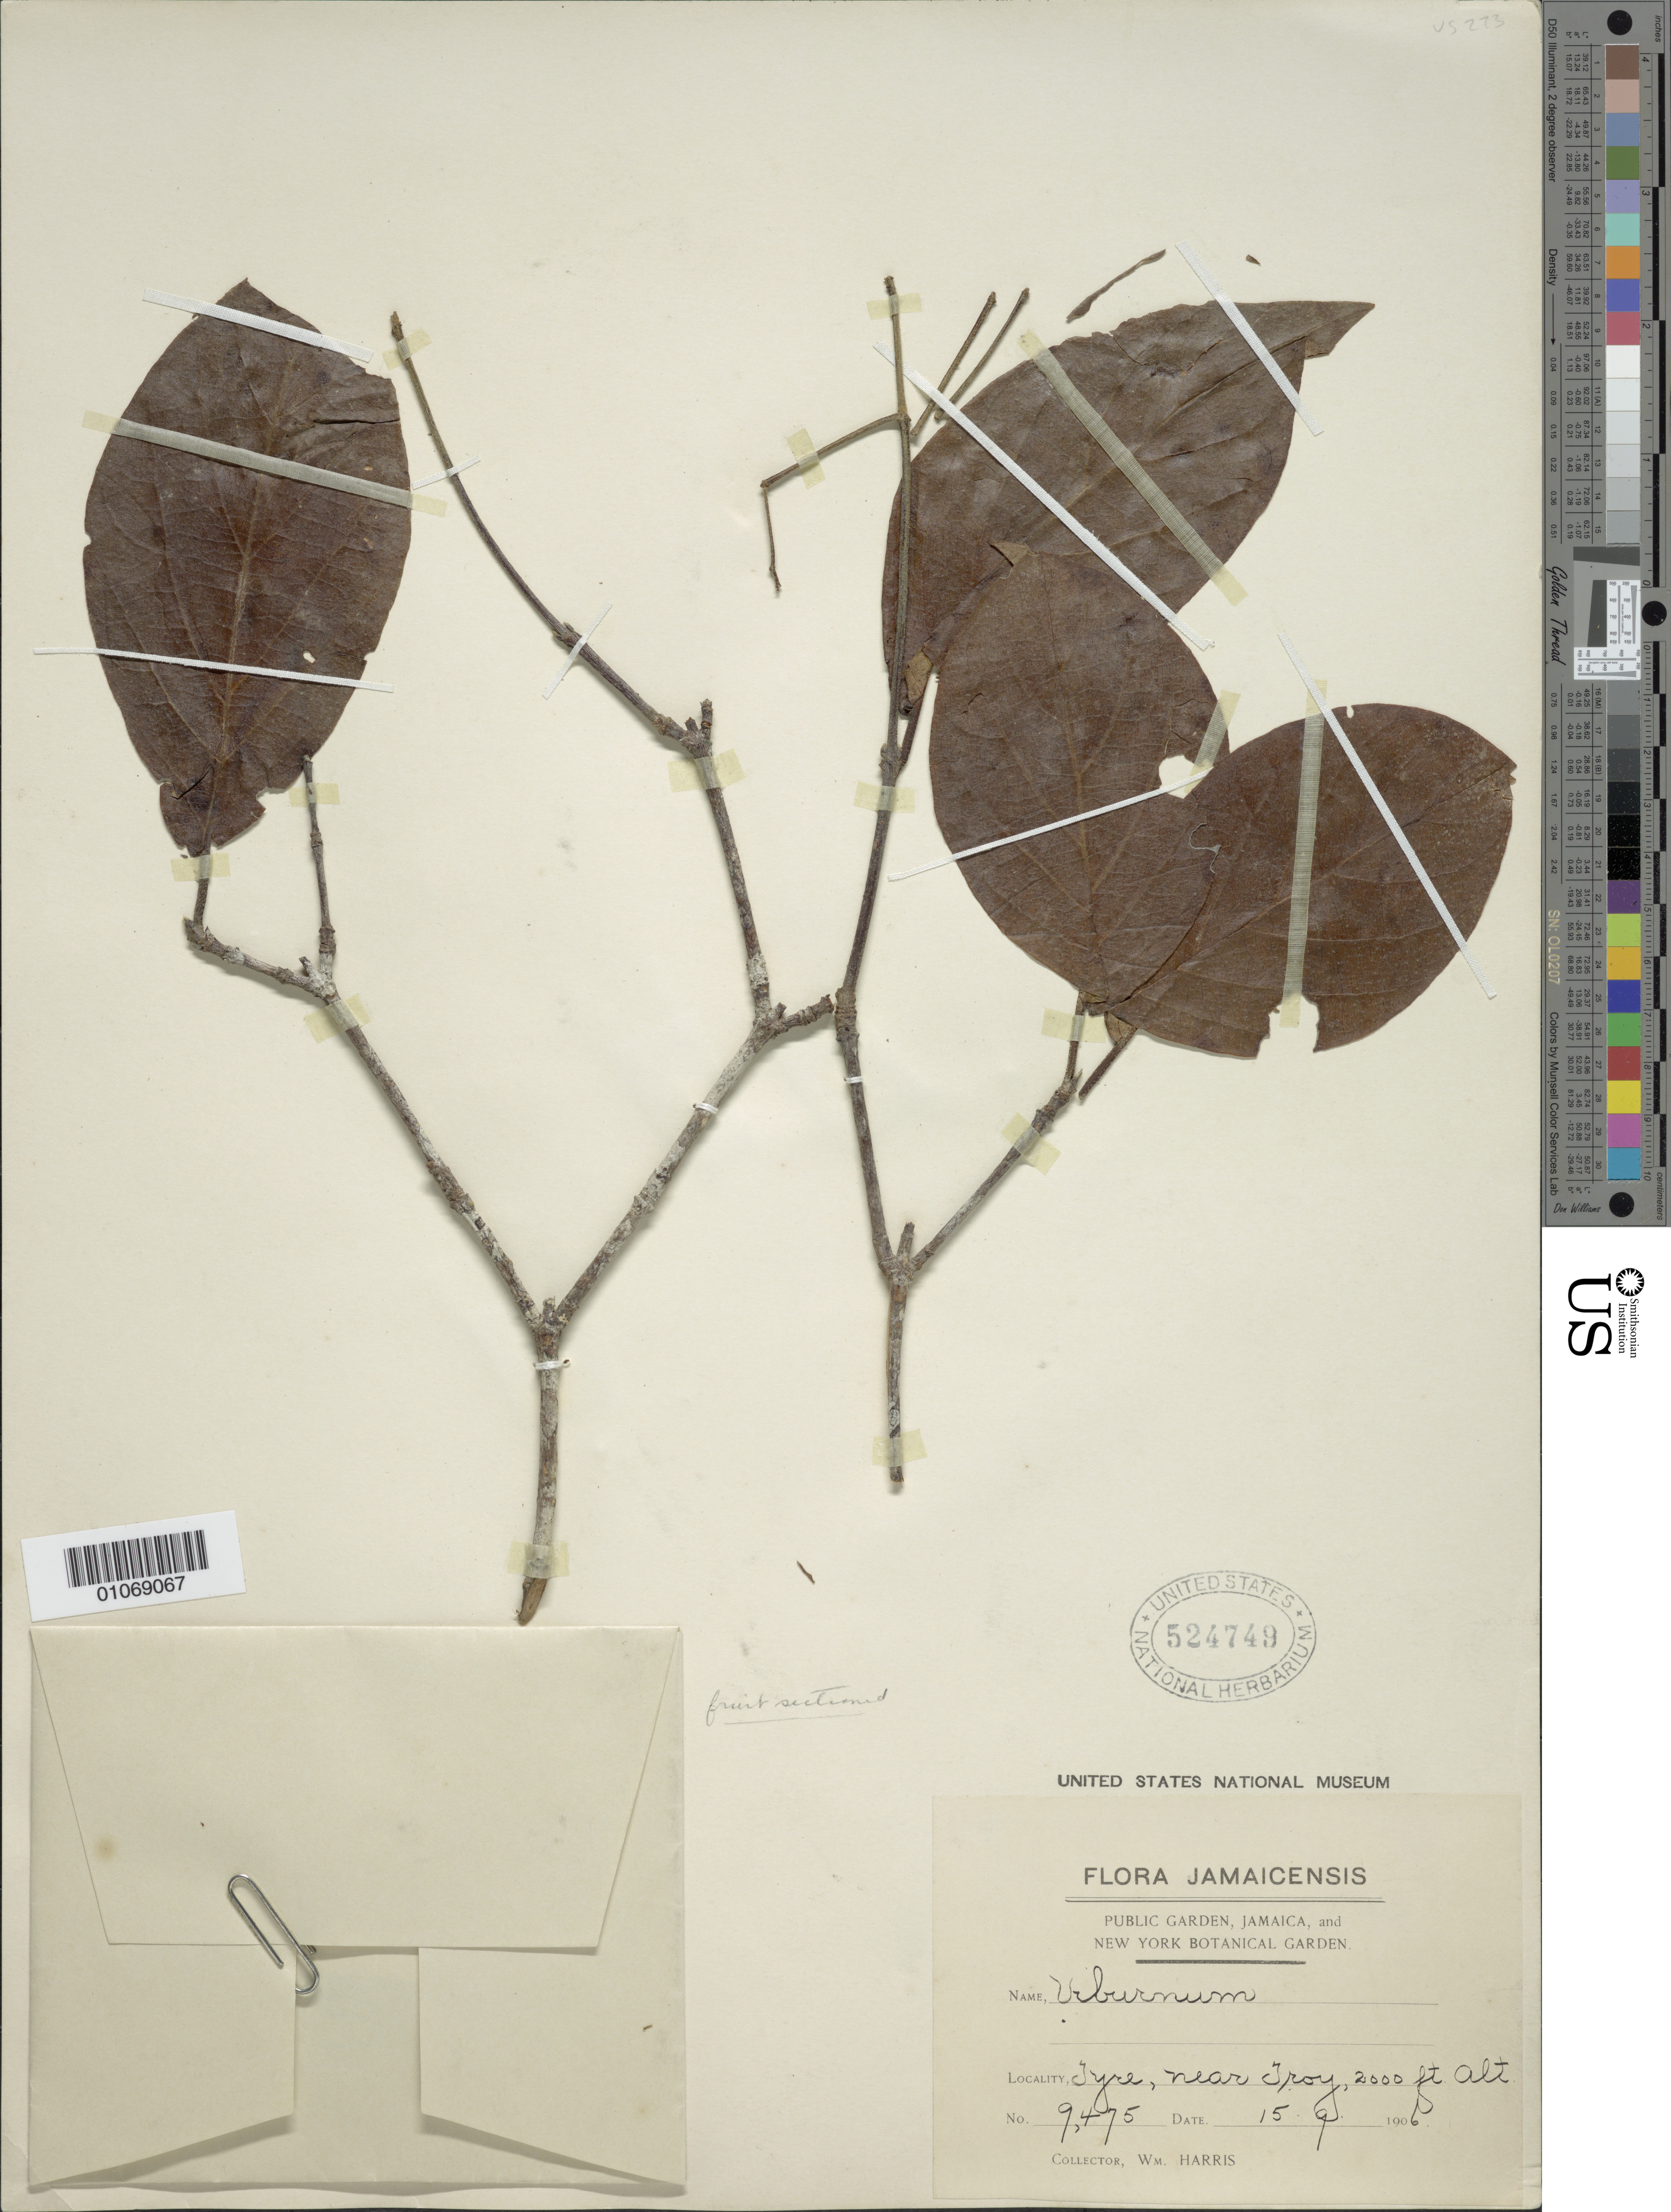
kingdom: Plantae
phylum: Tracheophyta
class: Magnoliopsida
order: Dipsacales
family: Viburnaceae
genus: Viburnum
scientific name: Viburnum sp.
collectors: W. Harris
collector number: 9475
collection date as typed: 15 Sep 1906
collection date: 1906-09-15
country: Jamaica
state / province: Trelawny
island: Jamaica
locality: Tyre, near Troy.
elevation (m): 610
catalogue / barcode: US 524749